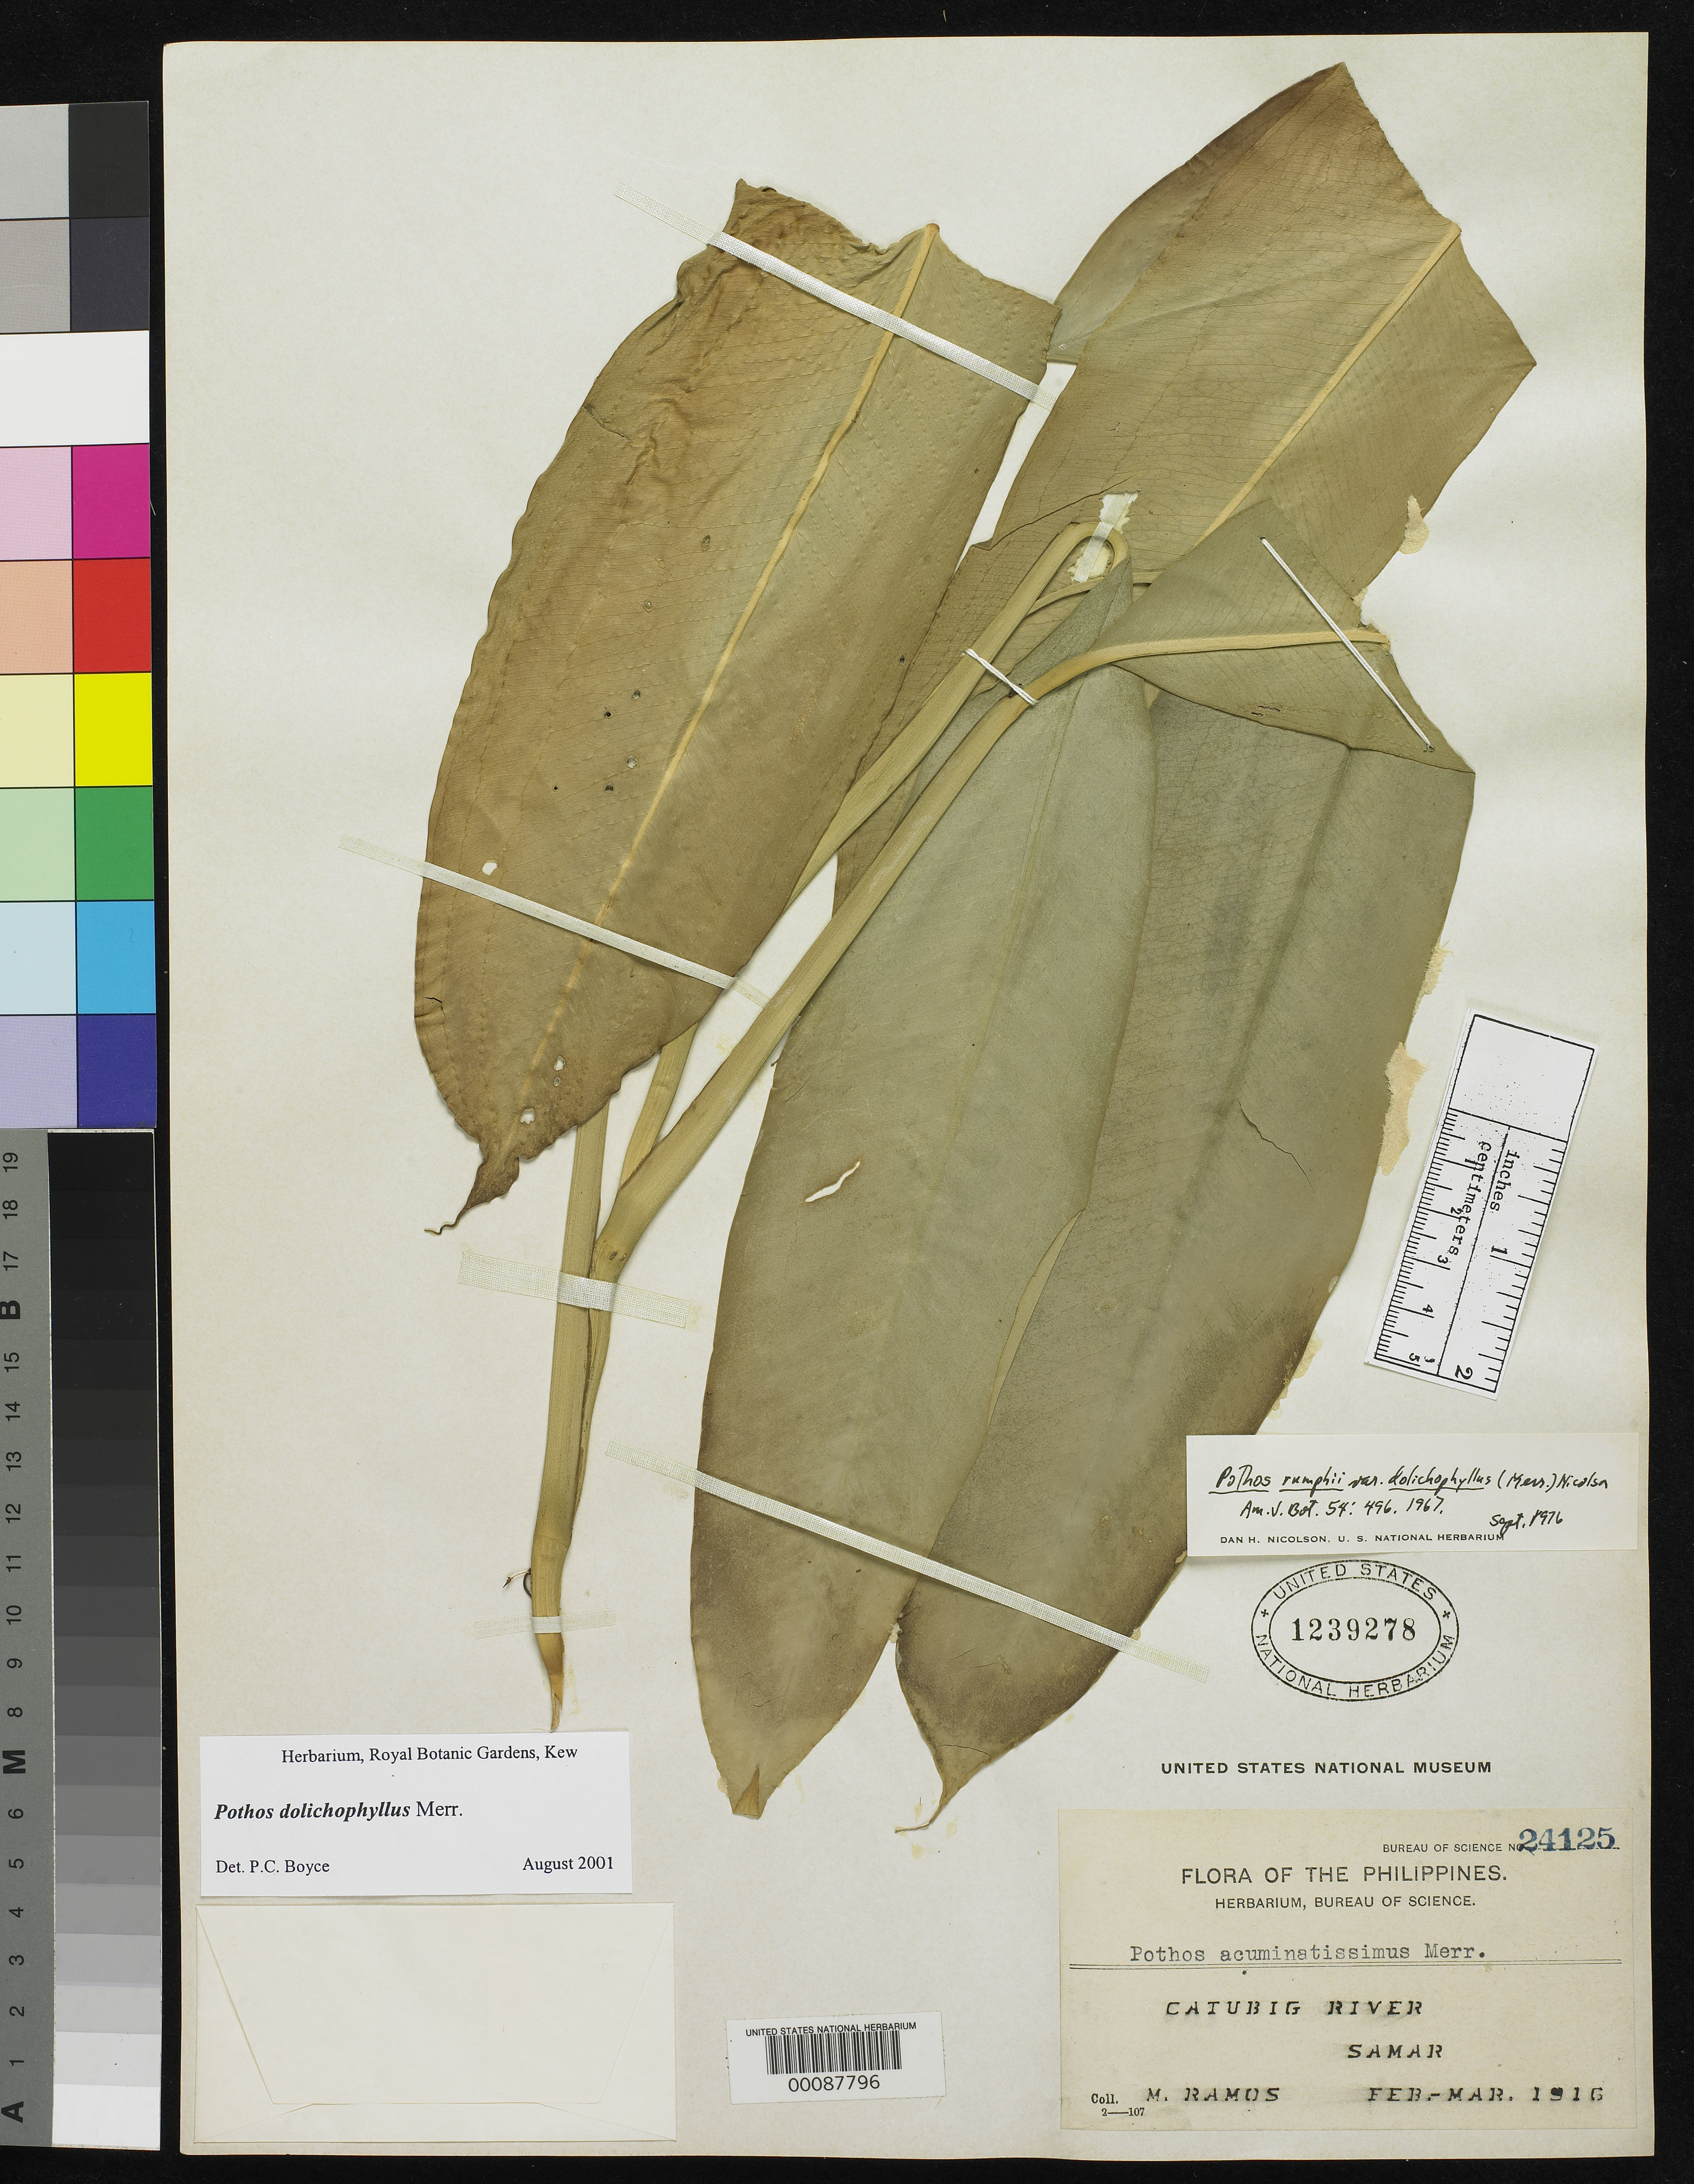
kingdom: Plantae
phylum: Tracheophyta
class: Liliopsida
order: Alismatales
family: Araceae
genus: Pothos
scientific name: Pothos acuminatissimus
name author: Merr.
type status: Isotype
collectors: M. Ramos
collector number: Bur. Sci. 24125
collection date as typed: Feb 1916 to -- Mar 1916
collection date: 1916-02/1916-03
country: Philippines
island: Samar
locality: Catubig River at Tagabiran.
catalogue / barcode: US 1239278